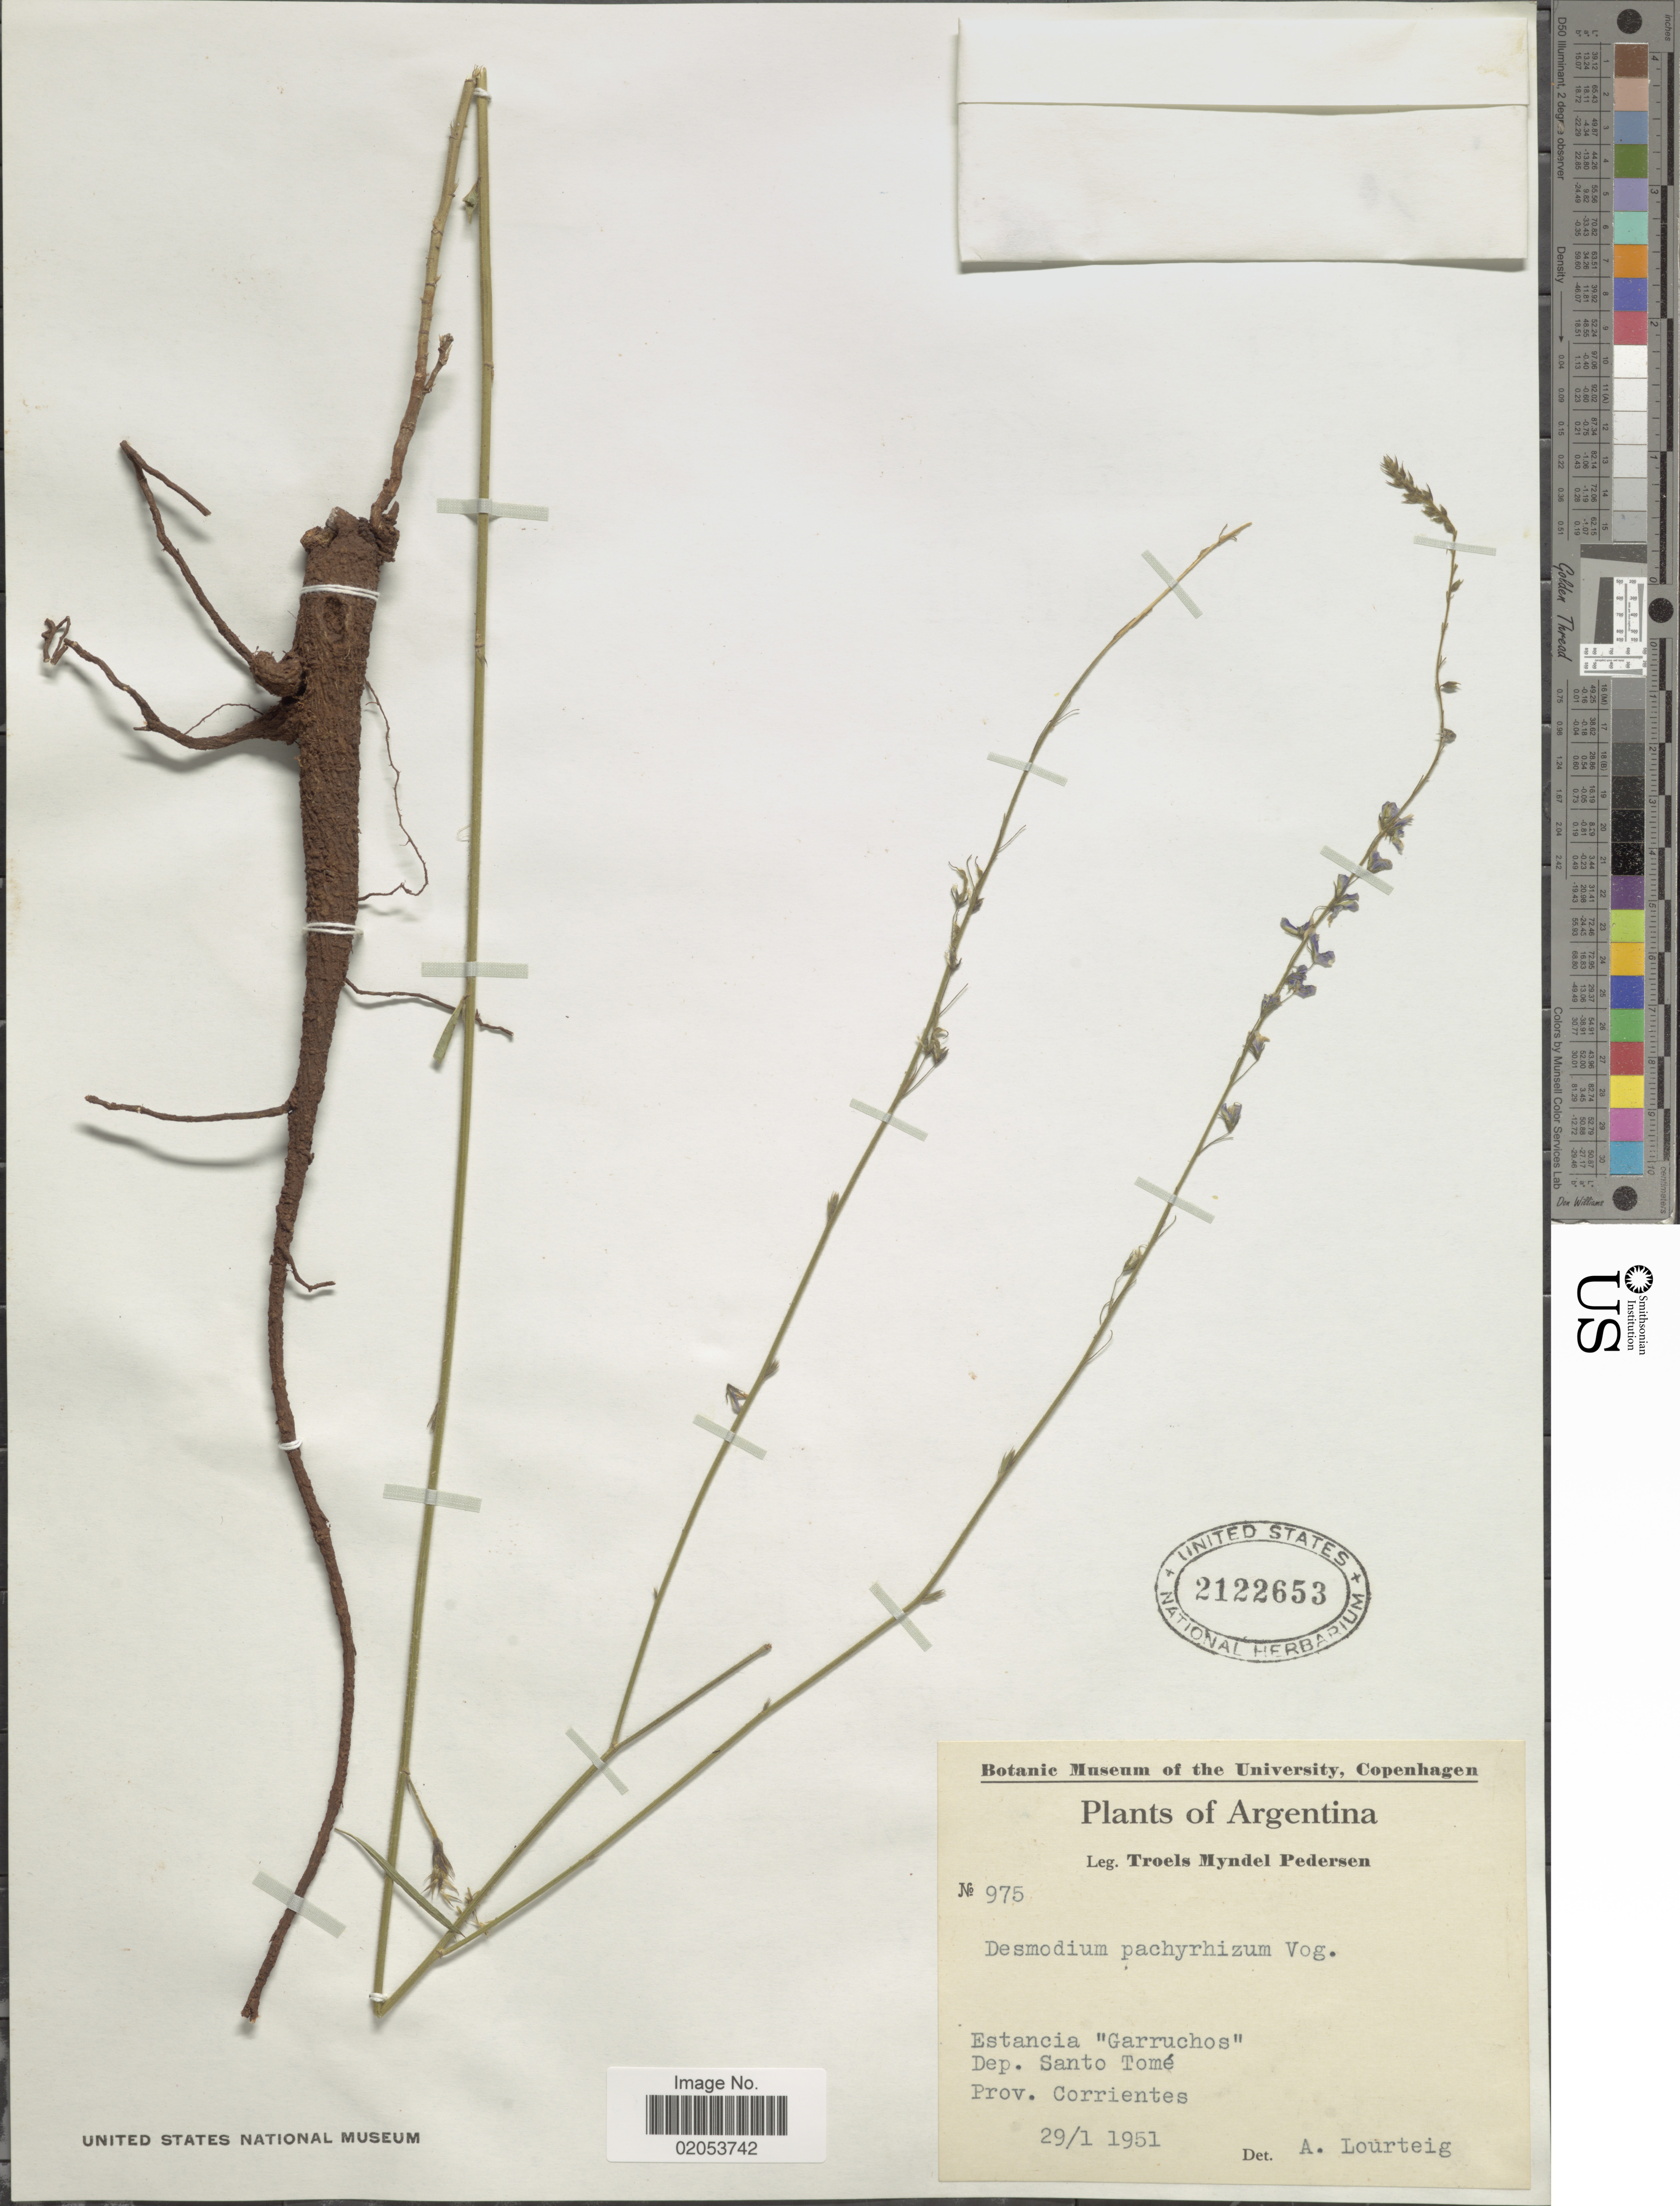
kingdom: Plantae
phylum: Tracheophyta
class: Magnoliopsida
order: Fabales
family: Fabaceae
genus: Desmodium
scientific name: Desmodium pachyrrhizum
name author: Vogel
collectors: T. Pederson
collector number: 975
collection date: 1951-01-29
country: Argentina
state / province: Corrientes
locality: Estancia "Garruchos", Dep. Santo Tome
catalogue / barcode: US 2122653